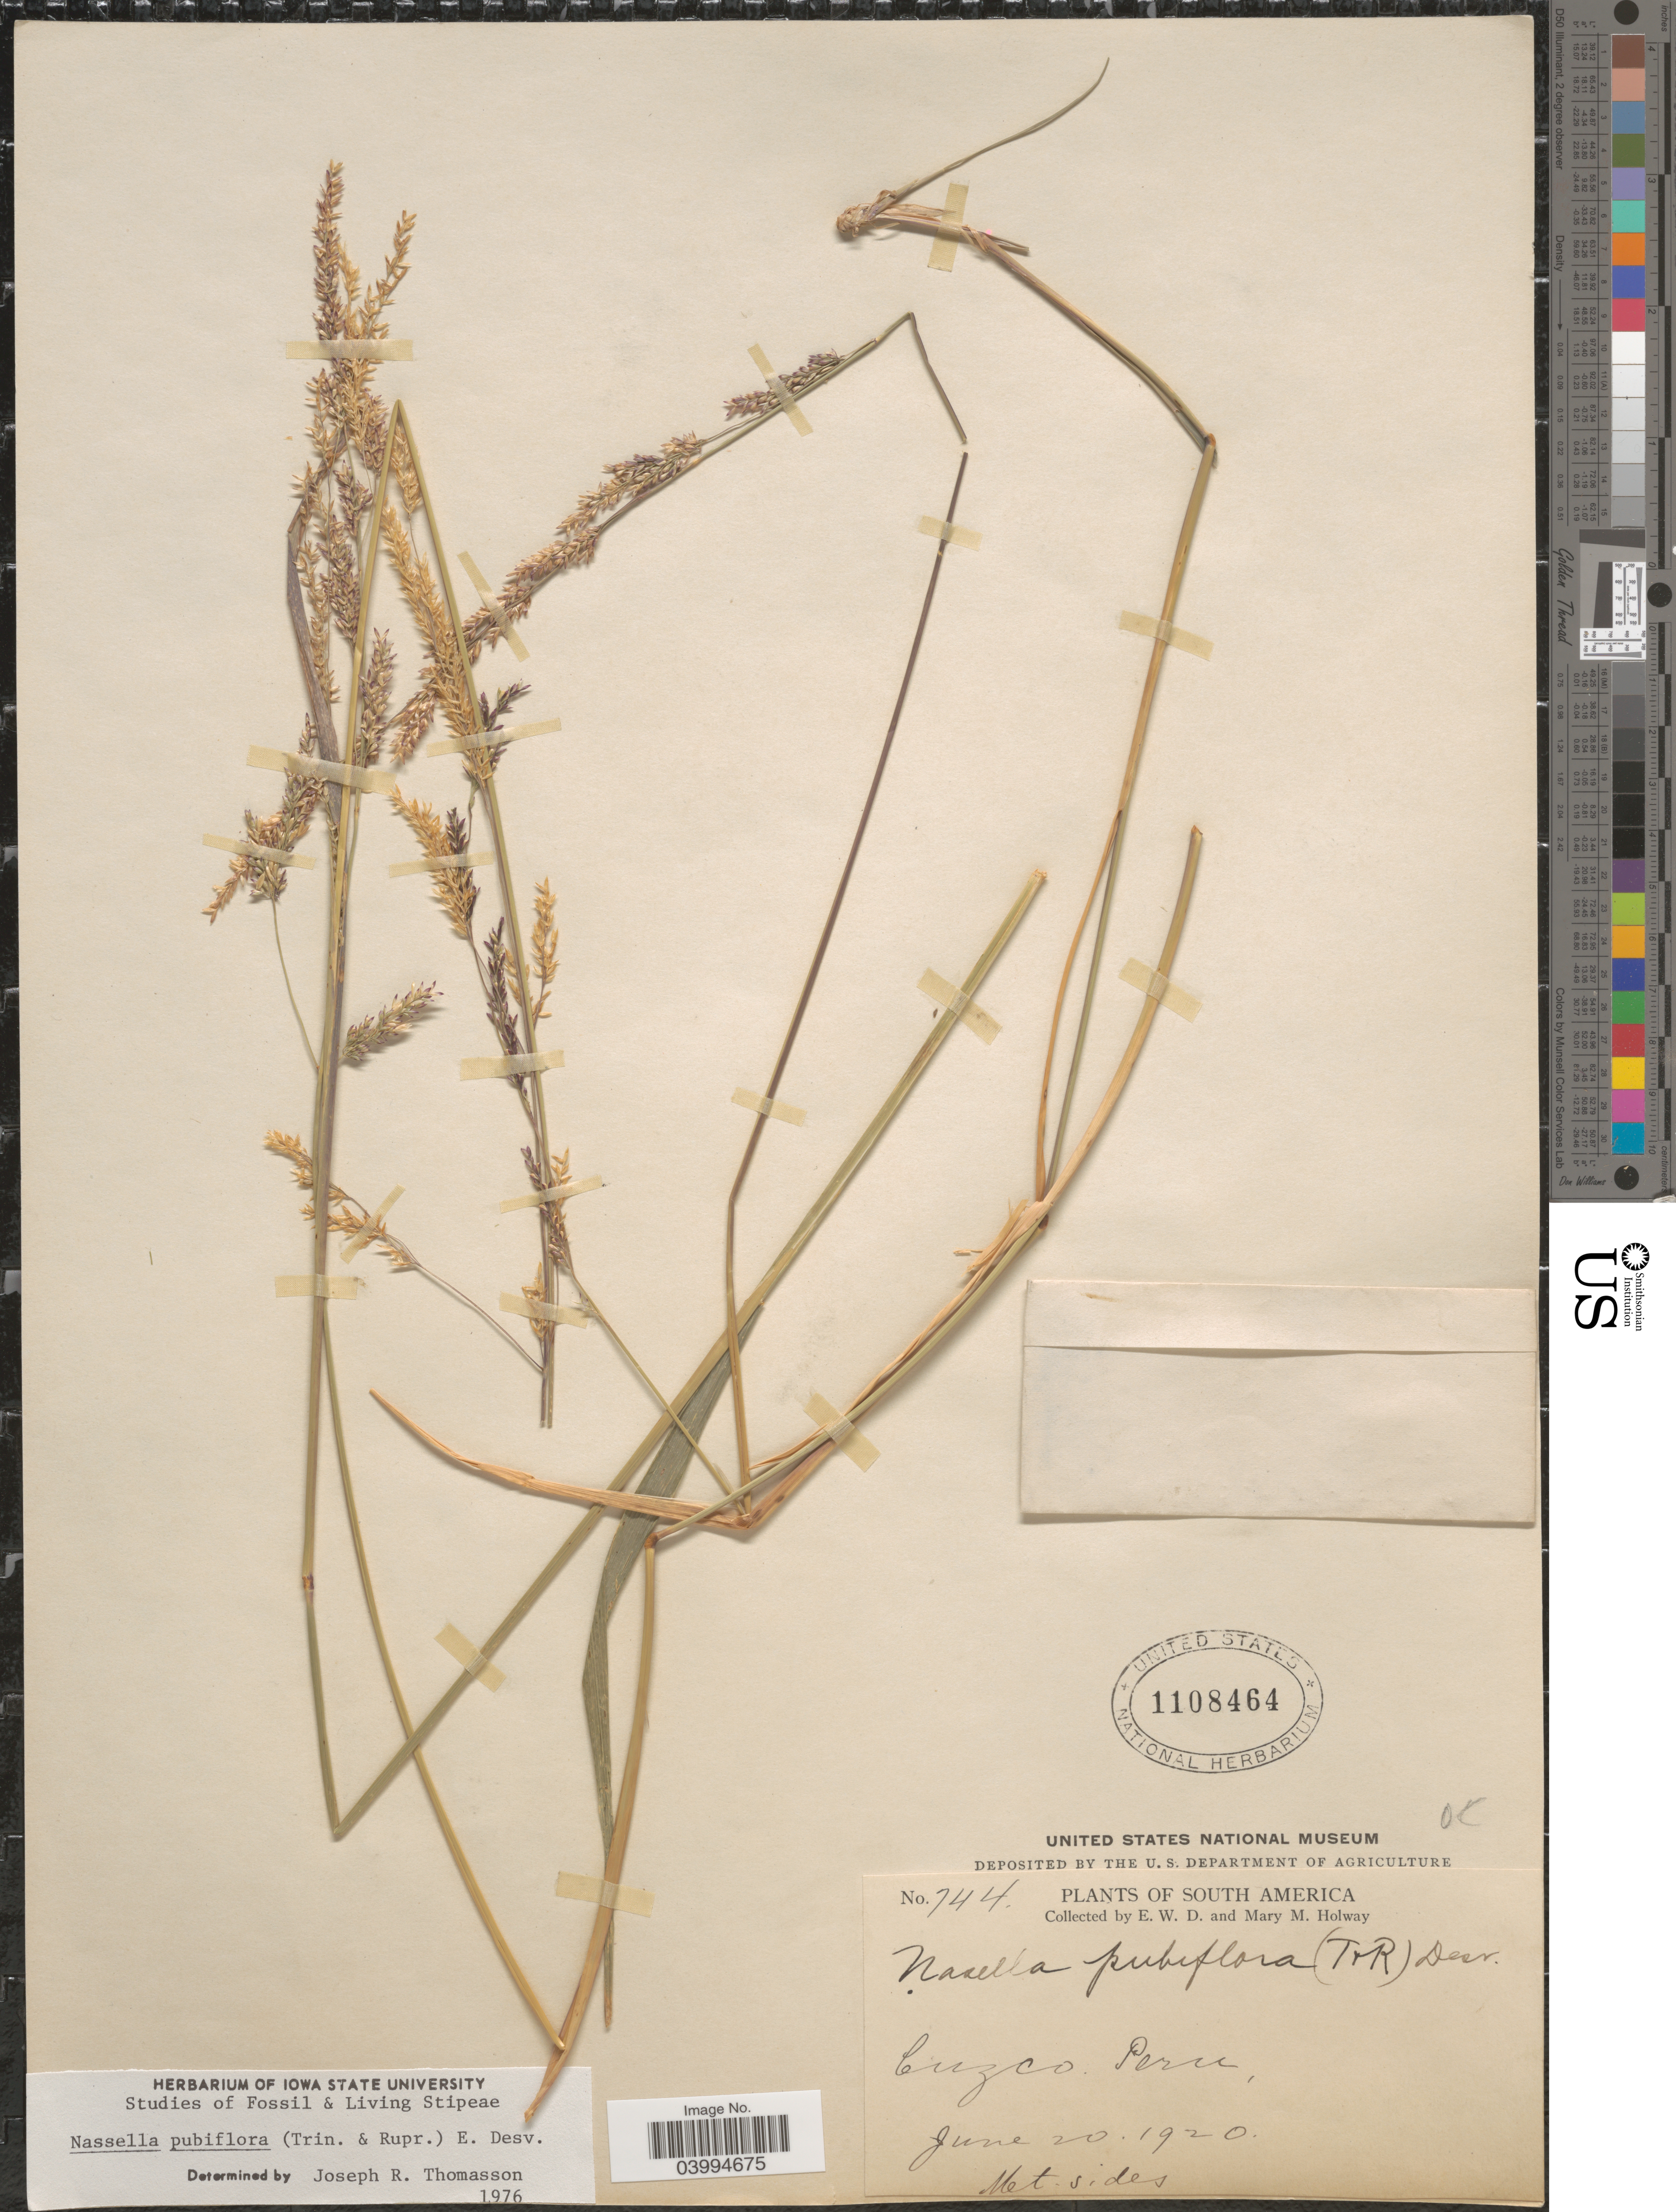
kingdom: Plantae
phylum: Tracheophyta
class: Liliopsida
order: Poales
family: Poaceae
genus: Nassella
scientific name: Nassella pubiflora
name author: (Trin. & Rupr.) É. Desv.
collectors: E. W. D. Holway & M. M. Holway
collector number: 744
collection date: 1920-06-20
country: Peru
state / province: Cusco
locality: Cuzco.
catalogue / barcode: US 1108464